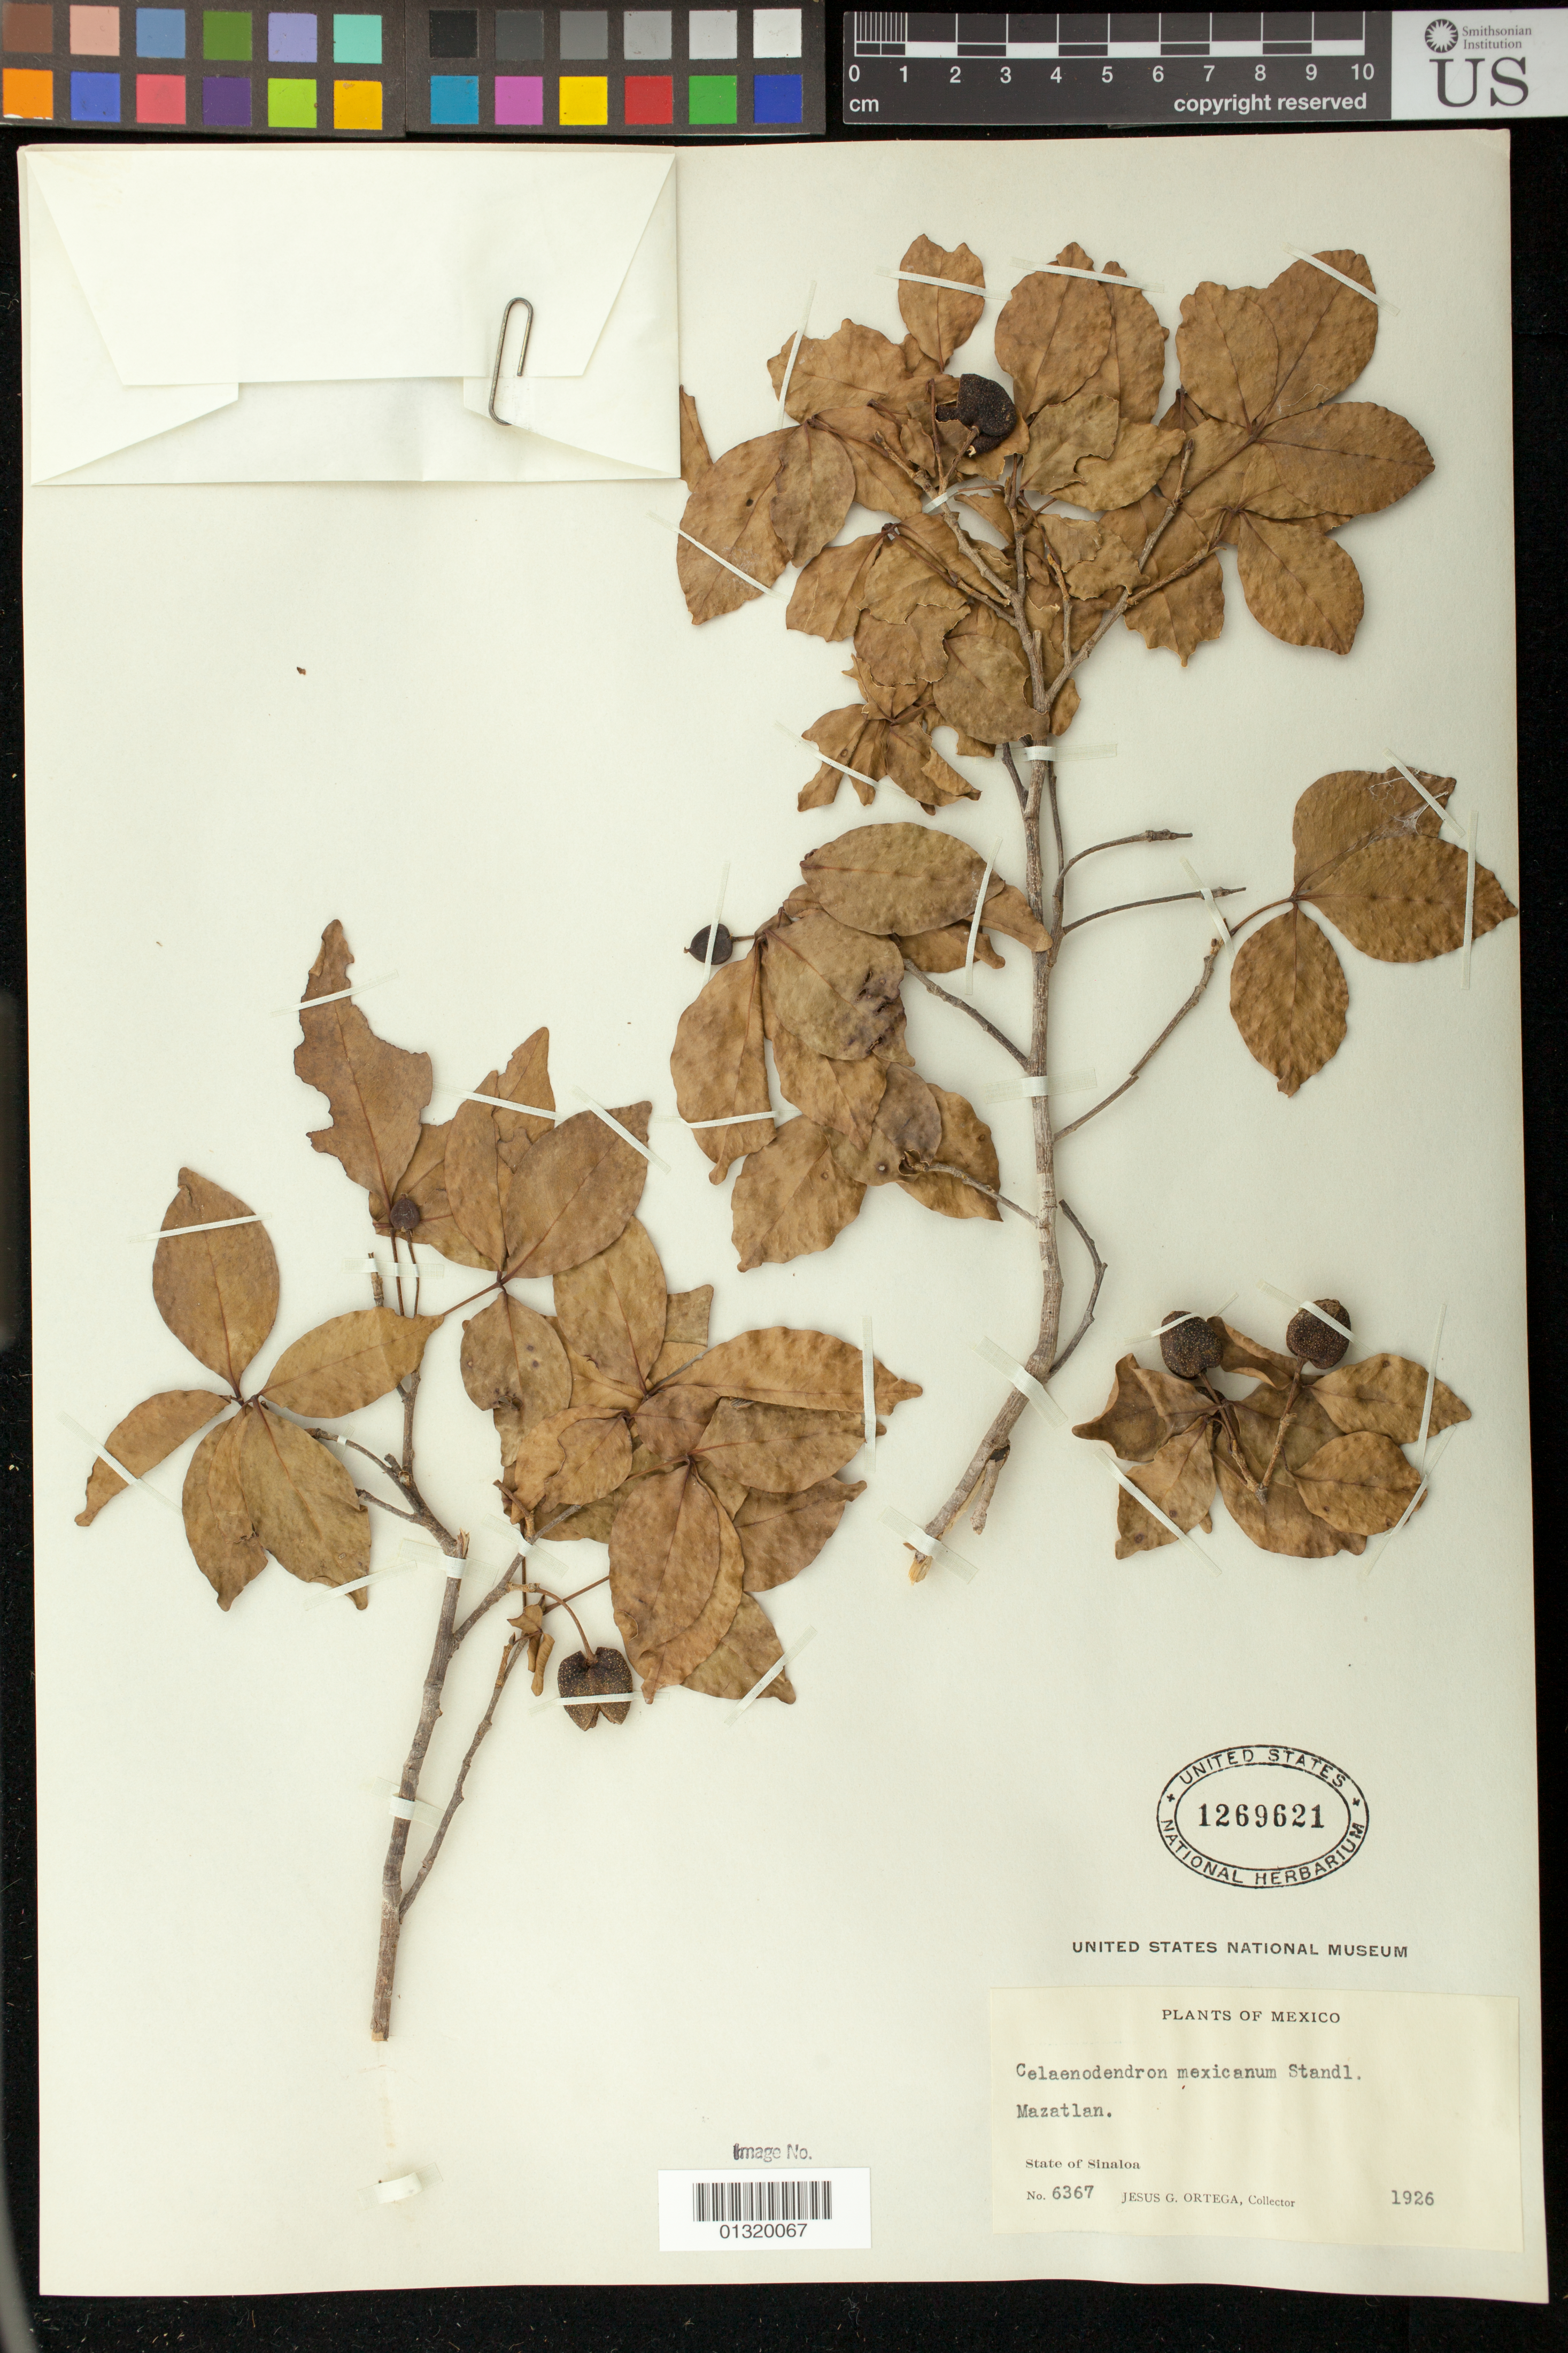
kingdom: Plantae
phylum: Tracheophyta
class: Magnoliopsida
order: Malpighiales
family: Picrodendraceae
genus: Celaenodendron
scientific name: Celaenodendron mexicanum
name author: Standl.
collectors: J. Ortega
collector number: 6367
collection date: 1926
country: Mexico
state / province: Sinaloa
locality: Mazatlan.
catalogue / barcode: US 1269621